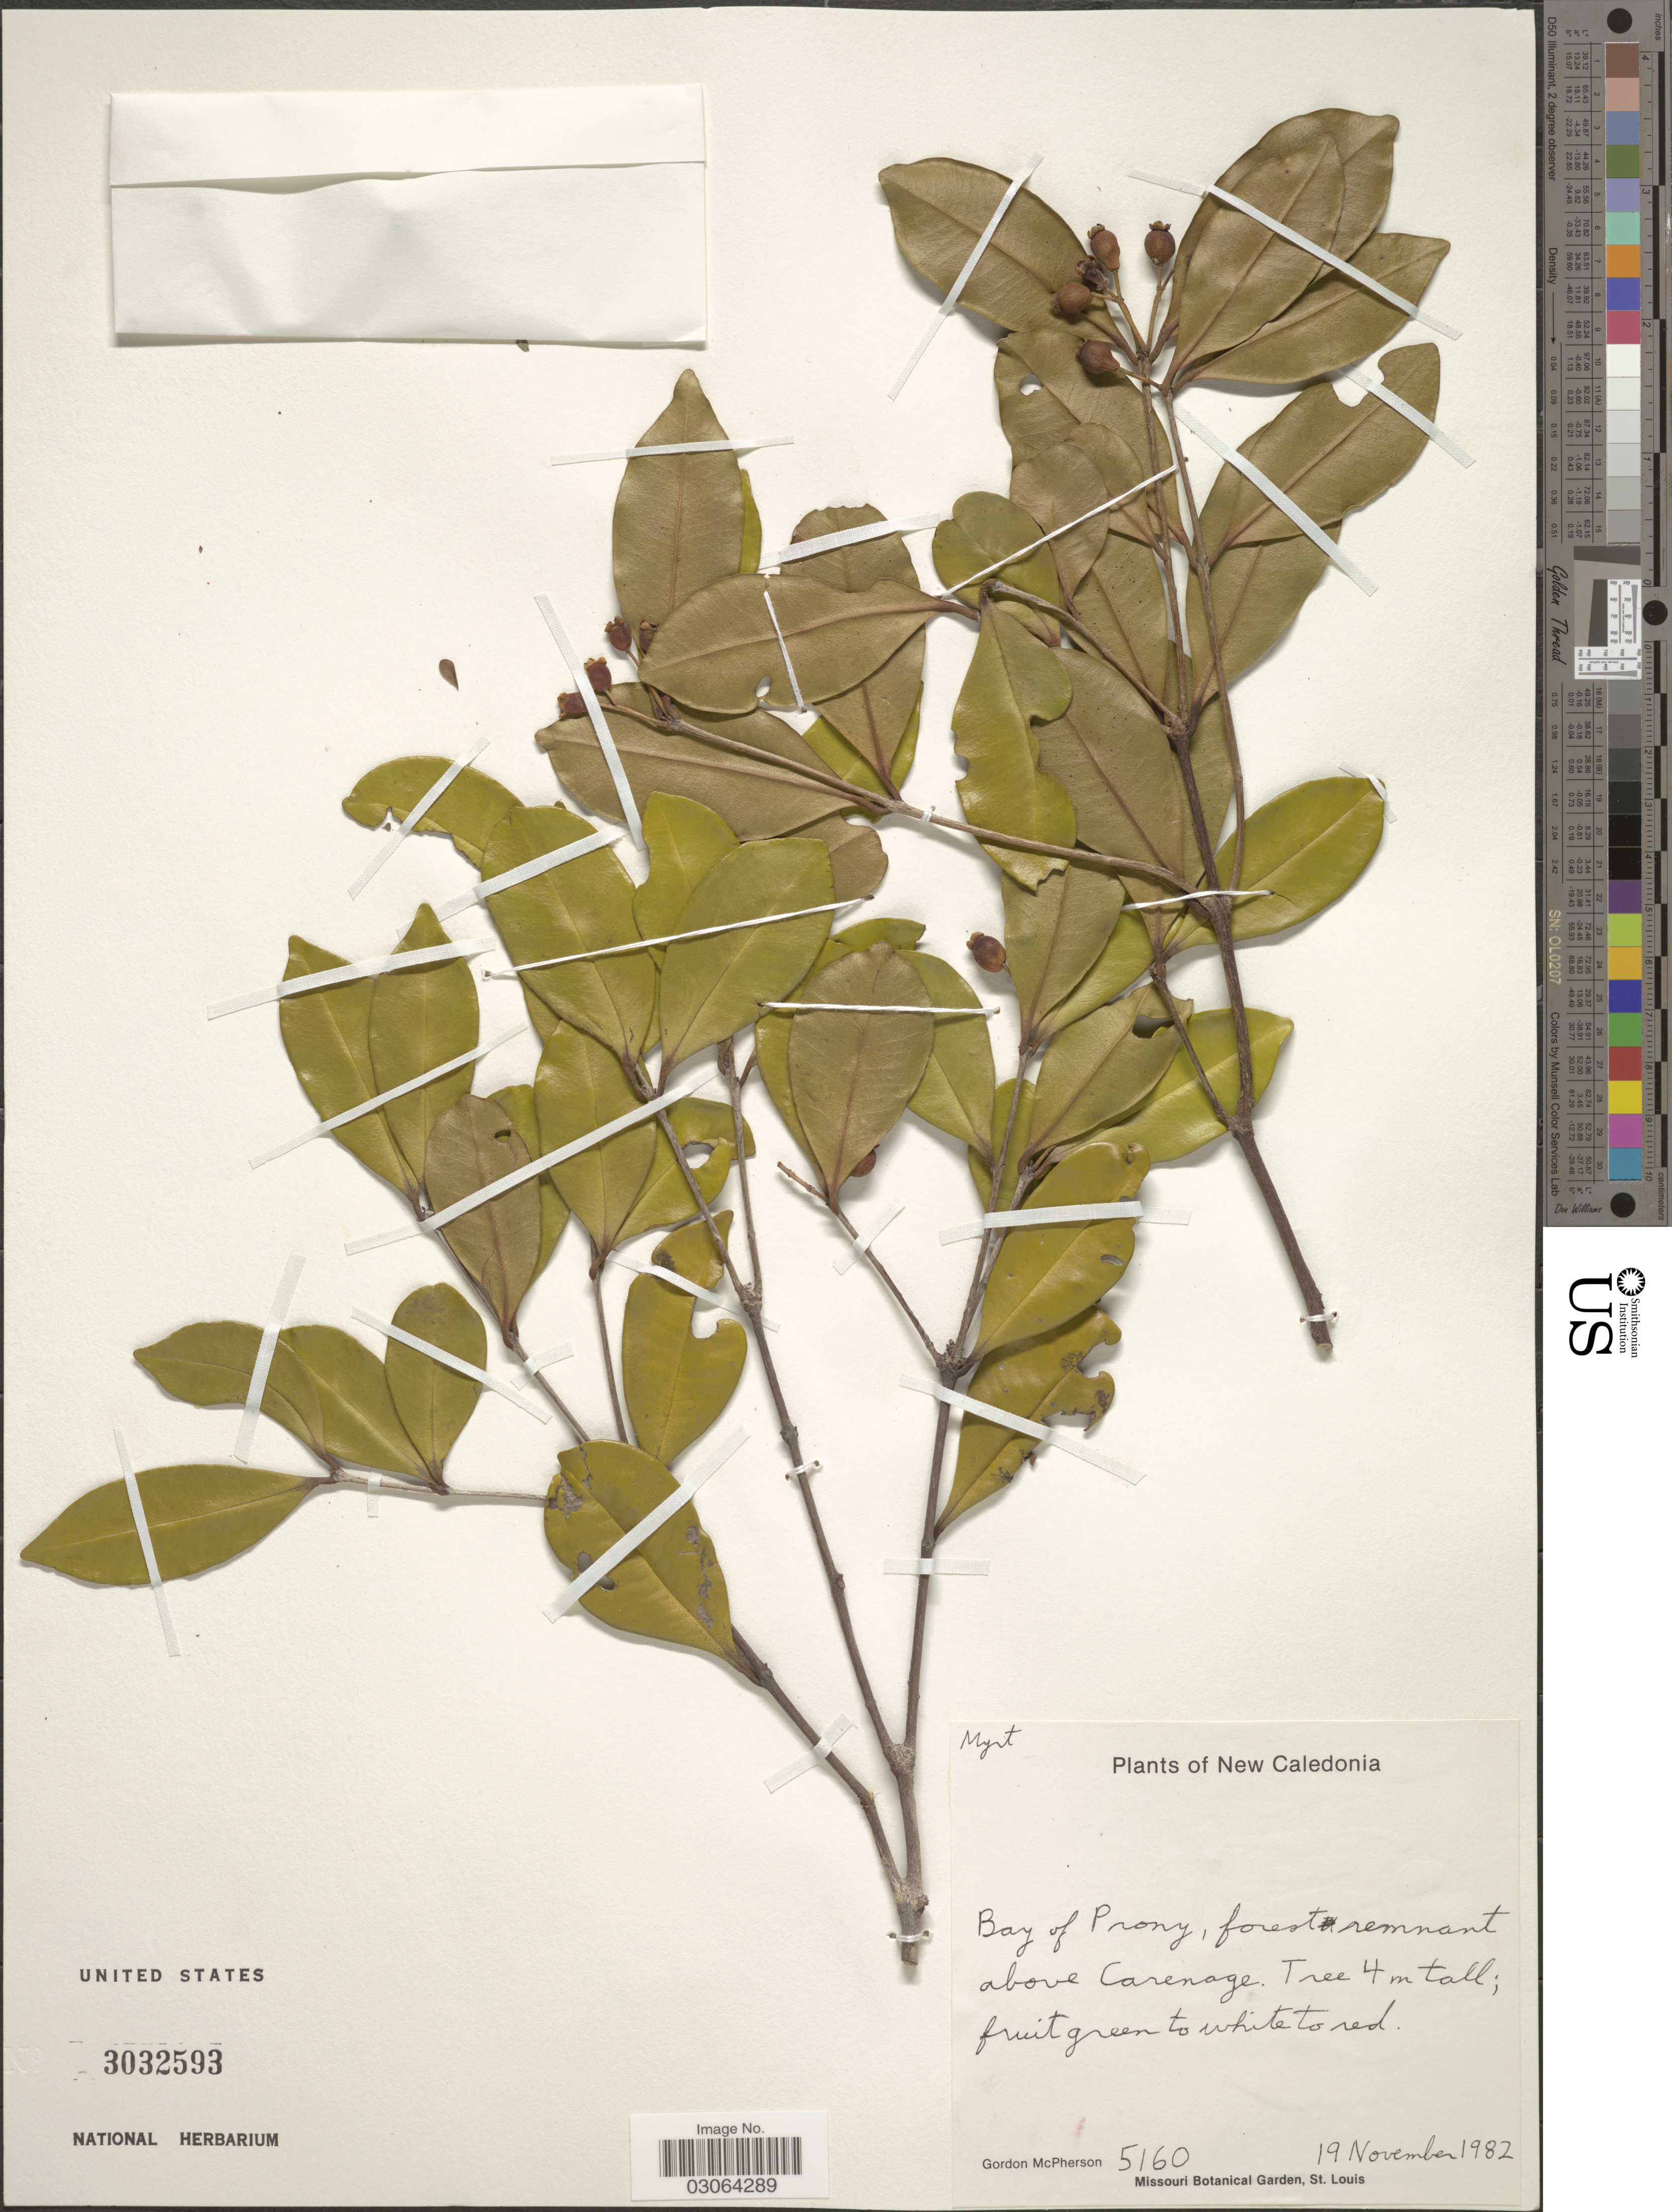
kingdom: Plantae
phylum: Tracheophyta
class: Magnoliopsida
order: Myrtales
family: Myrtaceae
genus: Gossia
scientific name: Gossia vieillardii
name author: (Brongn. & Gris) N. Snow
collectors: G. D. McPherson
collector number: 5160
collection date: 1982-11-19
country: New Caledonia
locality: Bay of Prony, forest remnant above Carenage.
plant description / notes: Cited by N. Snow, Adansonia, sér. 3, 42: 170. 2020.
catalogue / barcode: US 3032593